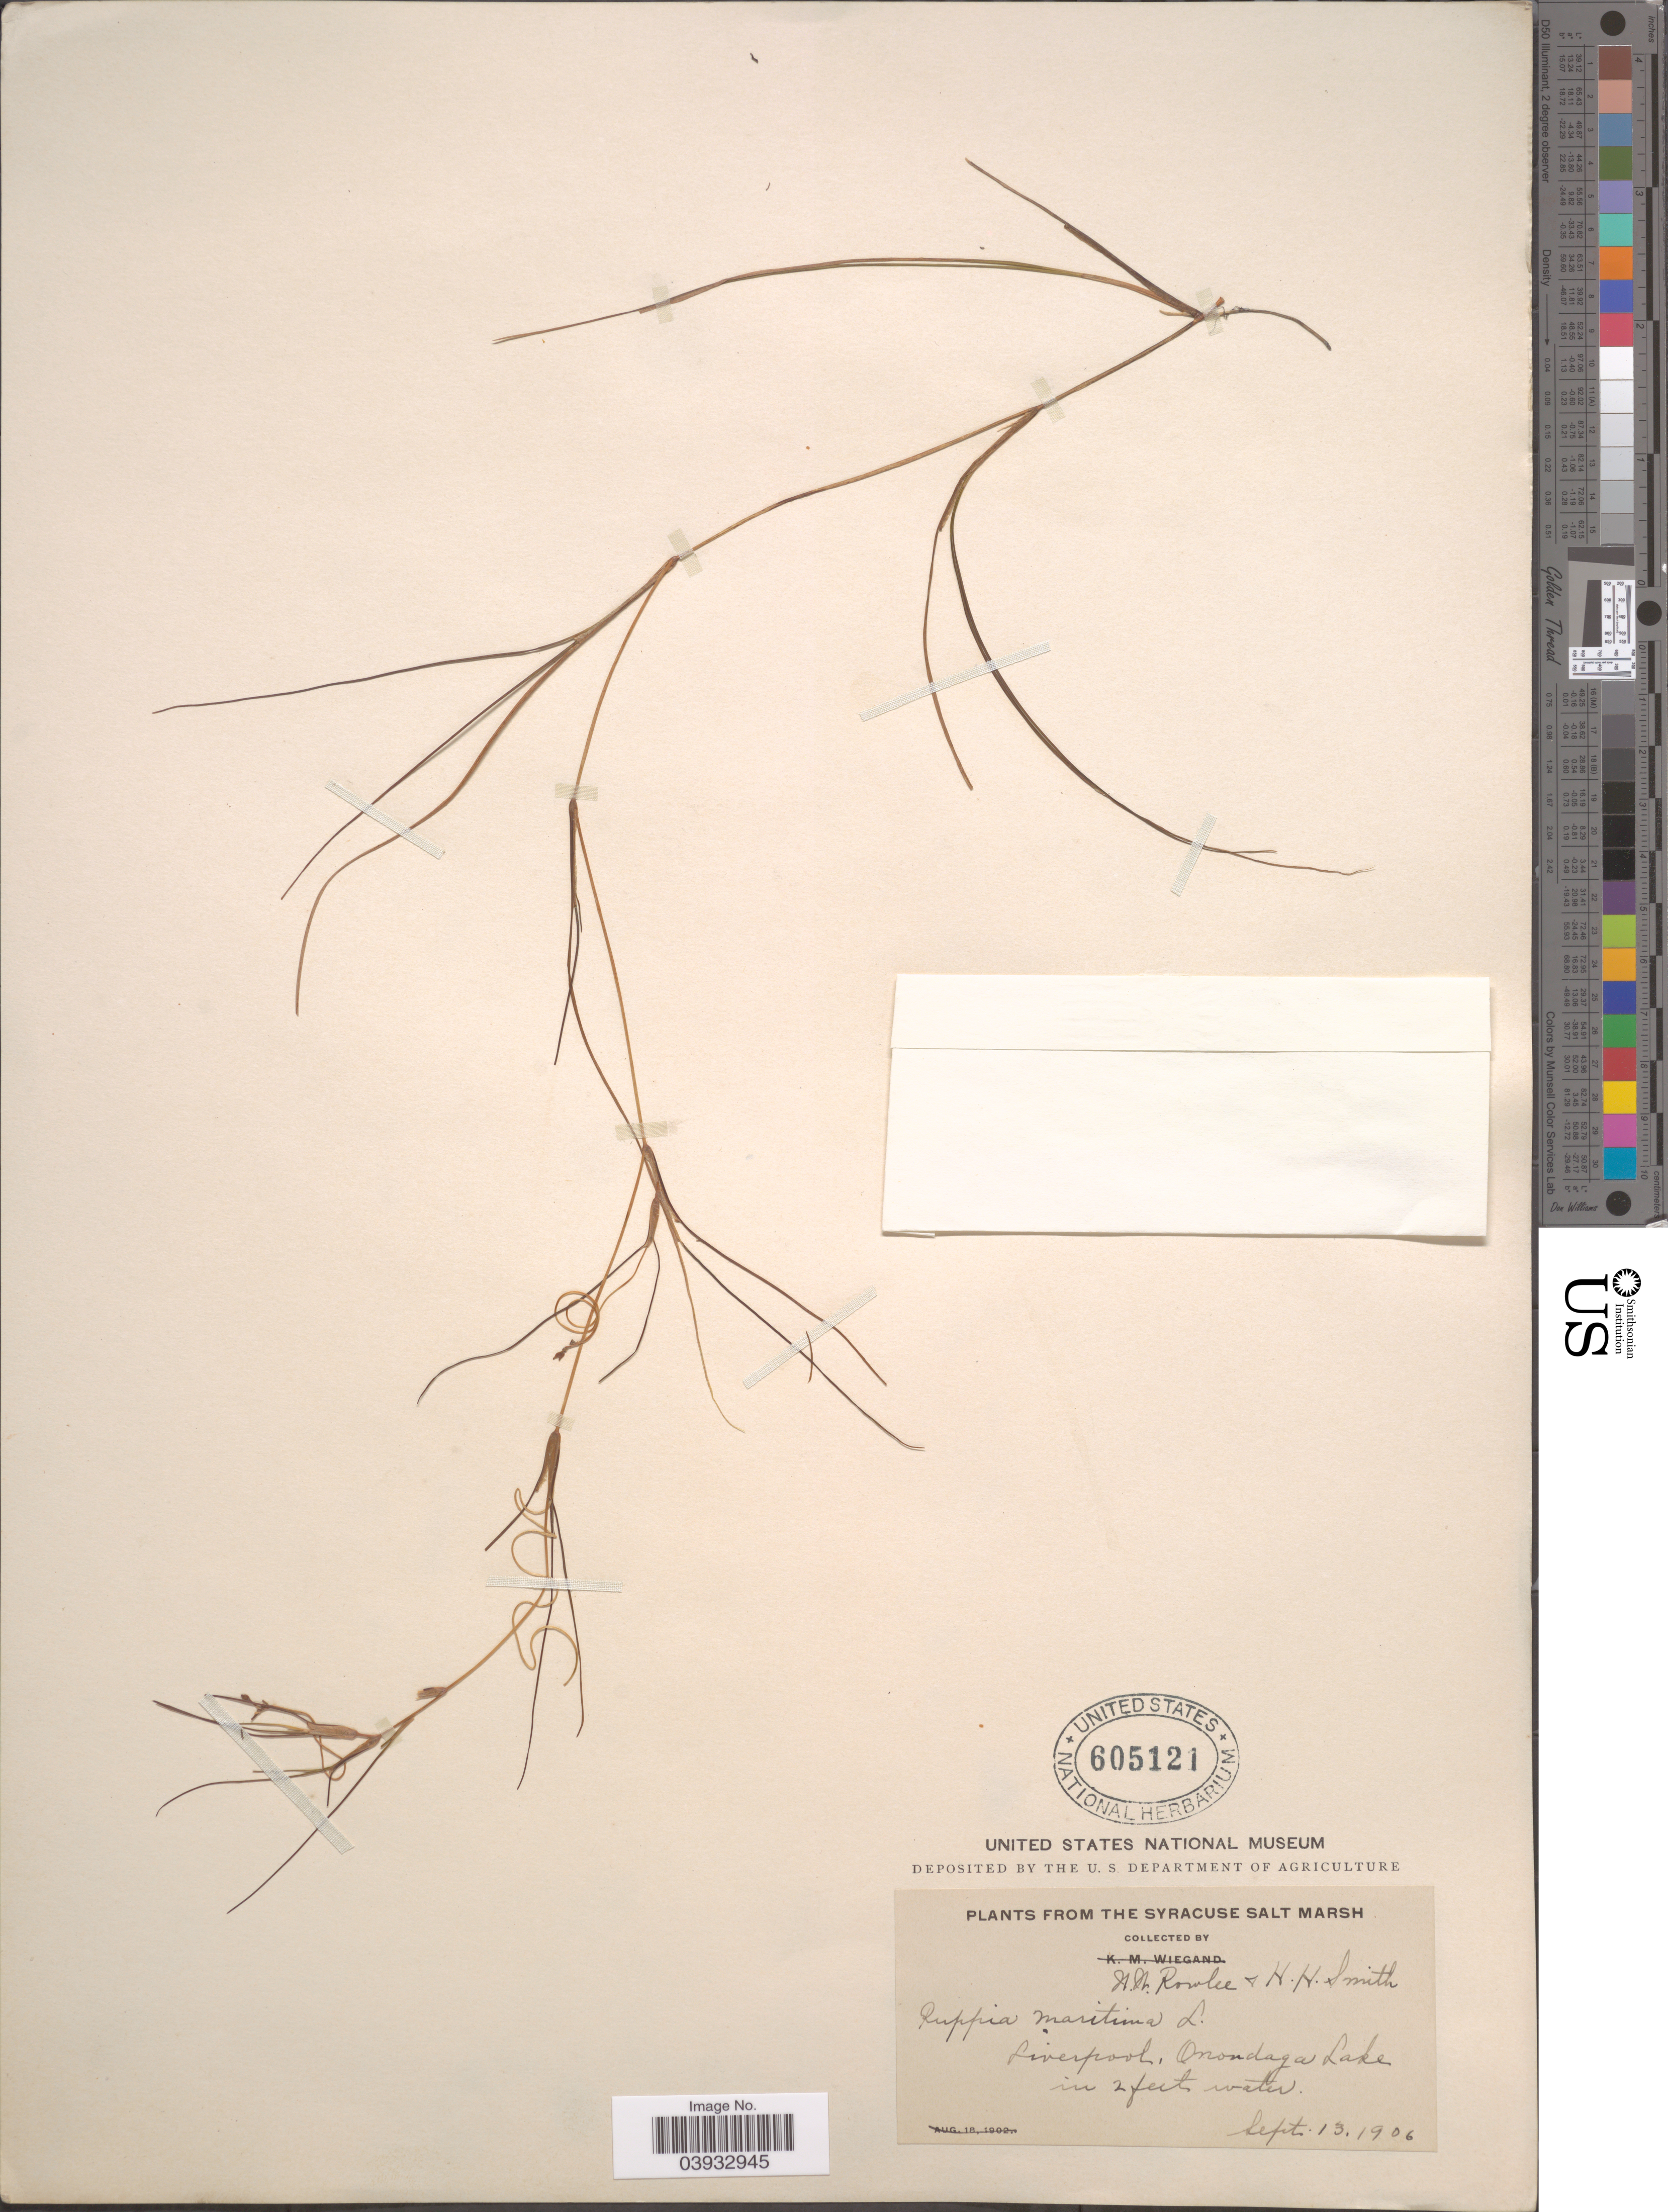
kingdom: Plantae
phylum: Tracheophyta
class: Liliopsida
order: Alismatales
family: Ruppiaceae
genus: Ruppia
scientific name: Ruppia maritima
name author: L.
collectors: W. W. Rowlee & H. Smith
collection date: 1906-09-13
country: United States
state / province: New York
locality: The Syracuse Salt Marsh. Liverpool, Onondaga Lake.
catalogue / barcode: US 605121